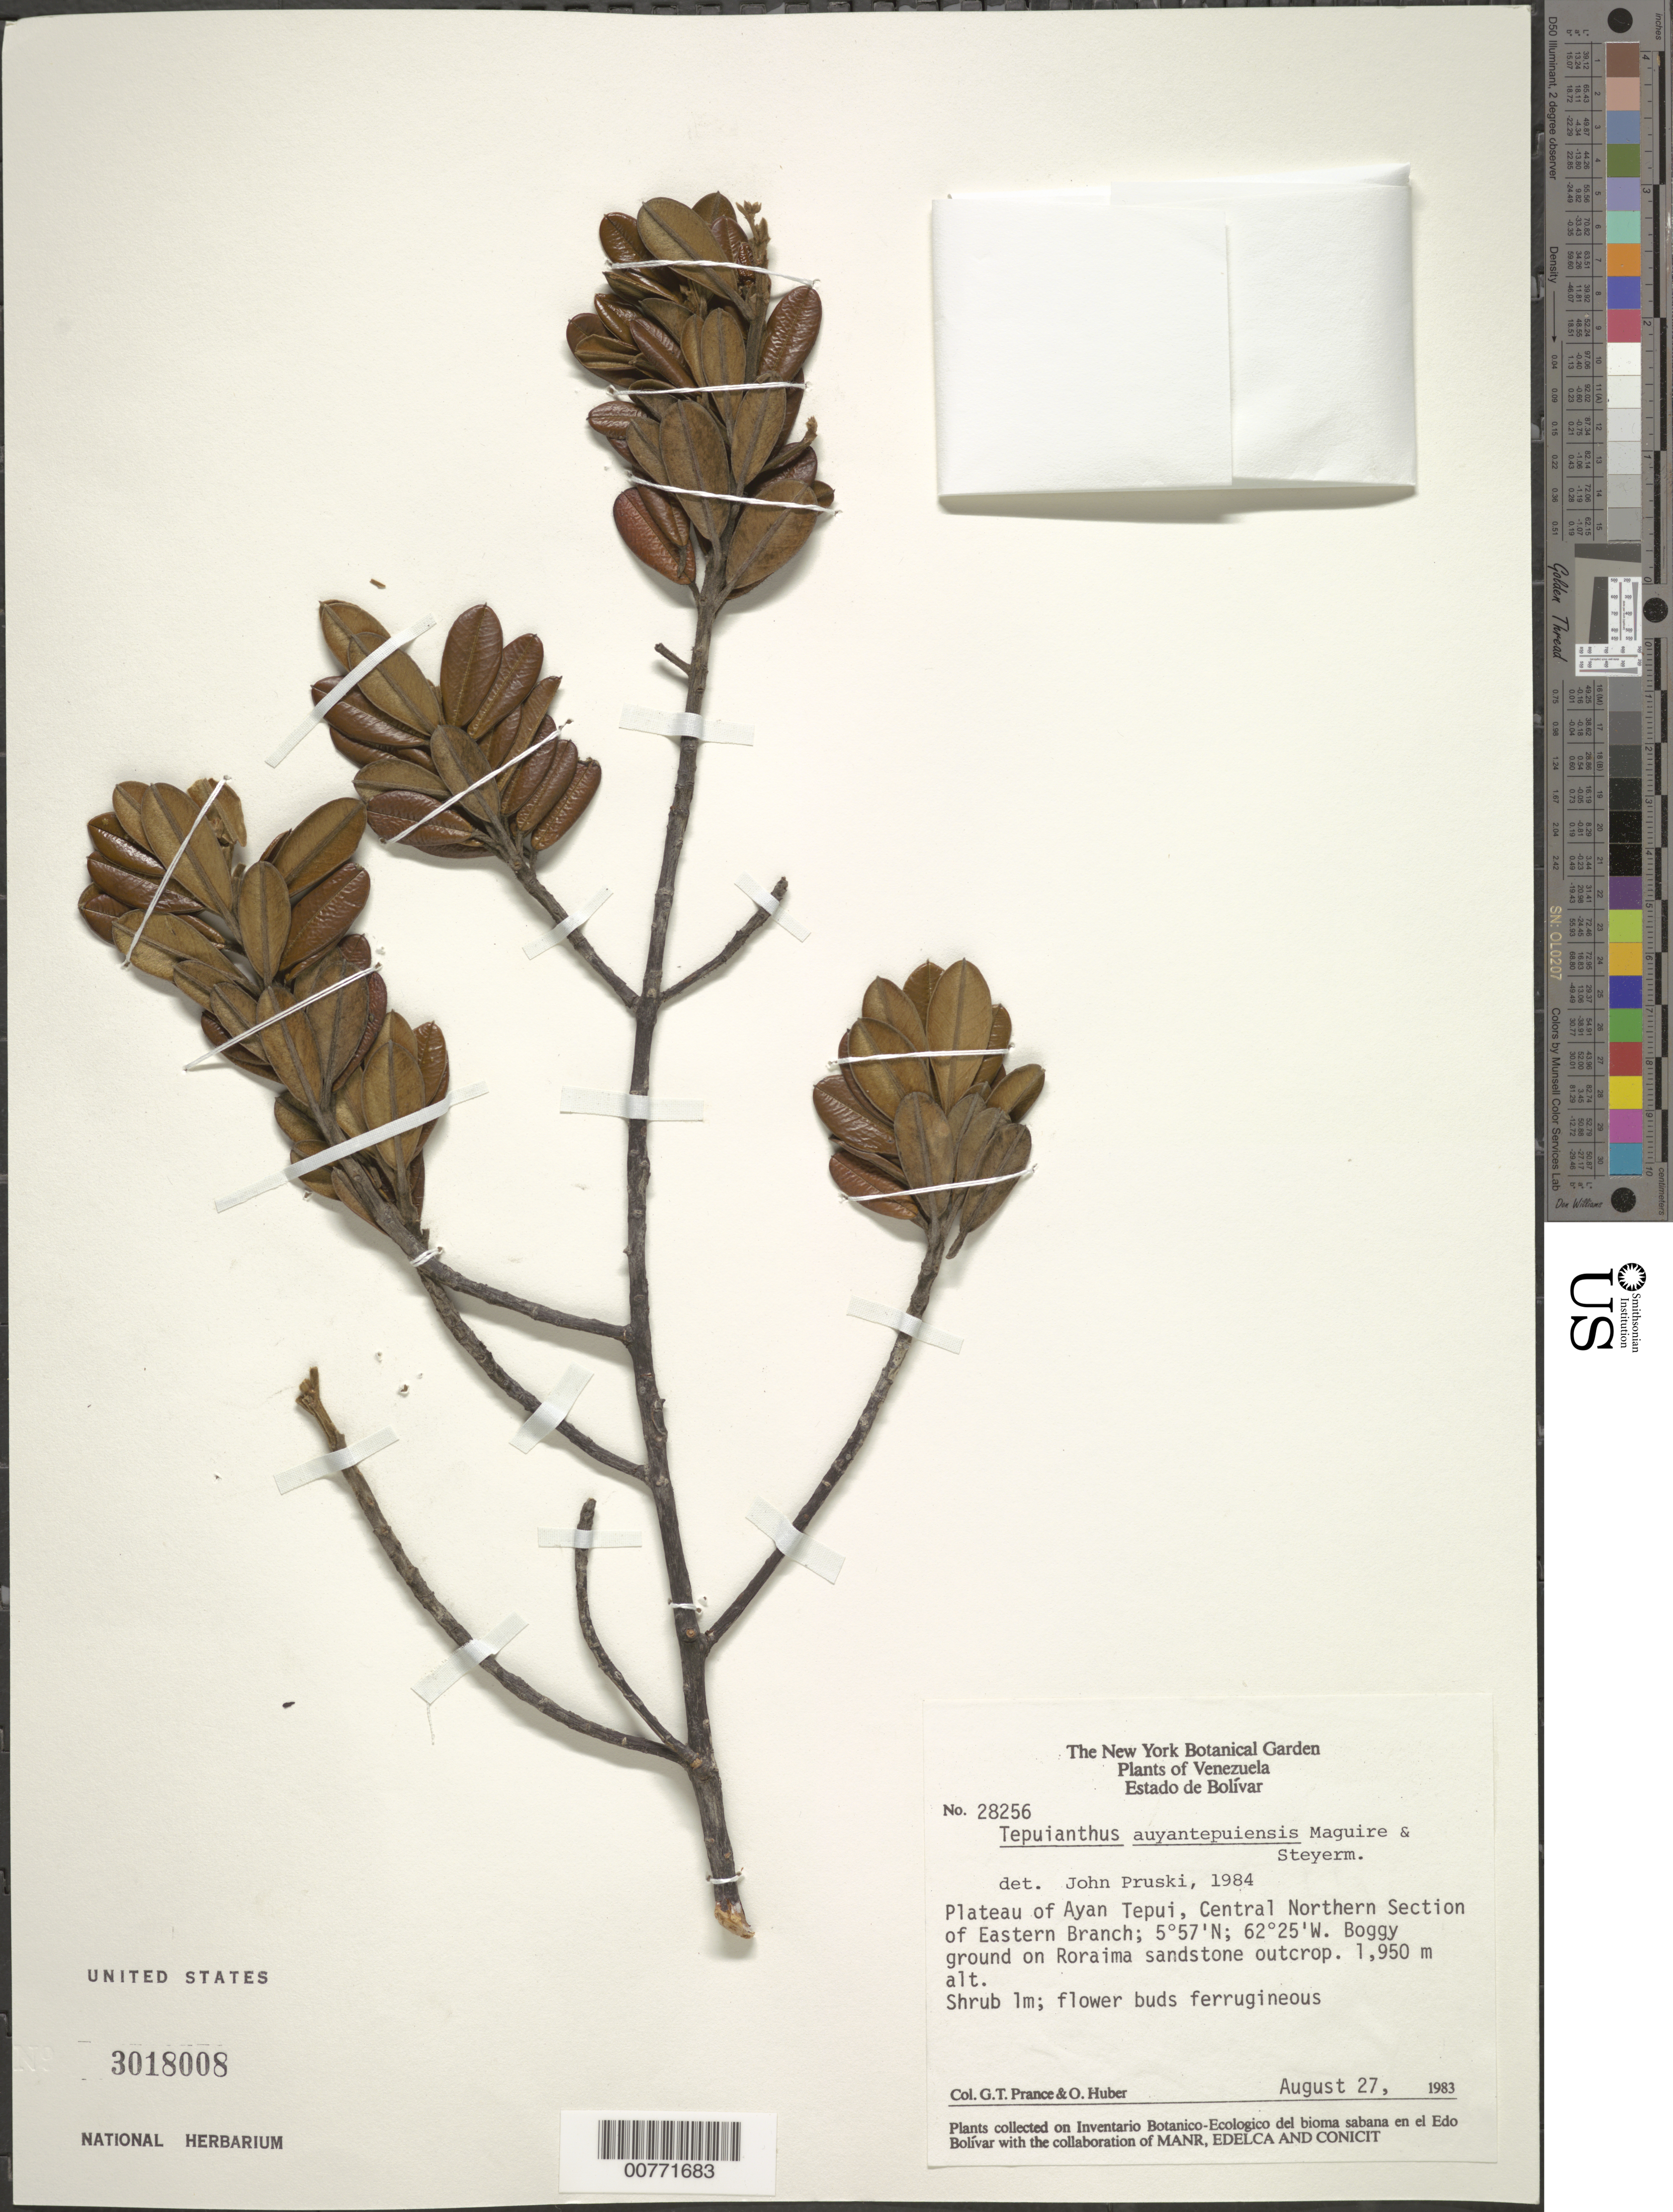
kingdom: Plantae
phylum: Tracheophyta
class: Magnoliopsida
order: Malvales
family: Thymelaeaceae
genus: Tepuianthus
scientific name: Tepuianthus auyantepuiensis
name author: Maguire & Steyerm.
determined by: Pruski, J. F.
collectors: G. T. Prance & O. Huber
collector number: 28256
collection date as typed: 27-Aug-83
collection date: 1983-08-27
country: Venezuela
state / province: Bolívar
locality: Auyan tepuí plateau, central northern section of Eastern Branch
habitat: Boggy ground on Roraima sandstone outcrop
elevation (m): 1950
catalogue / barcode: US 3018008